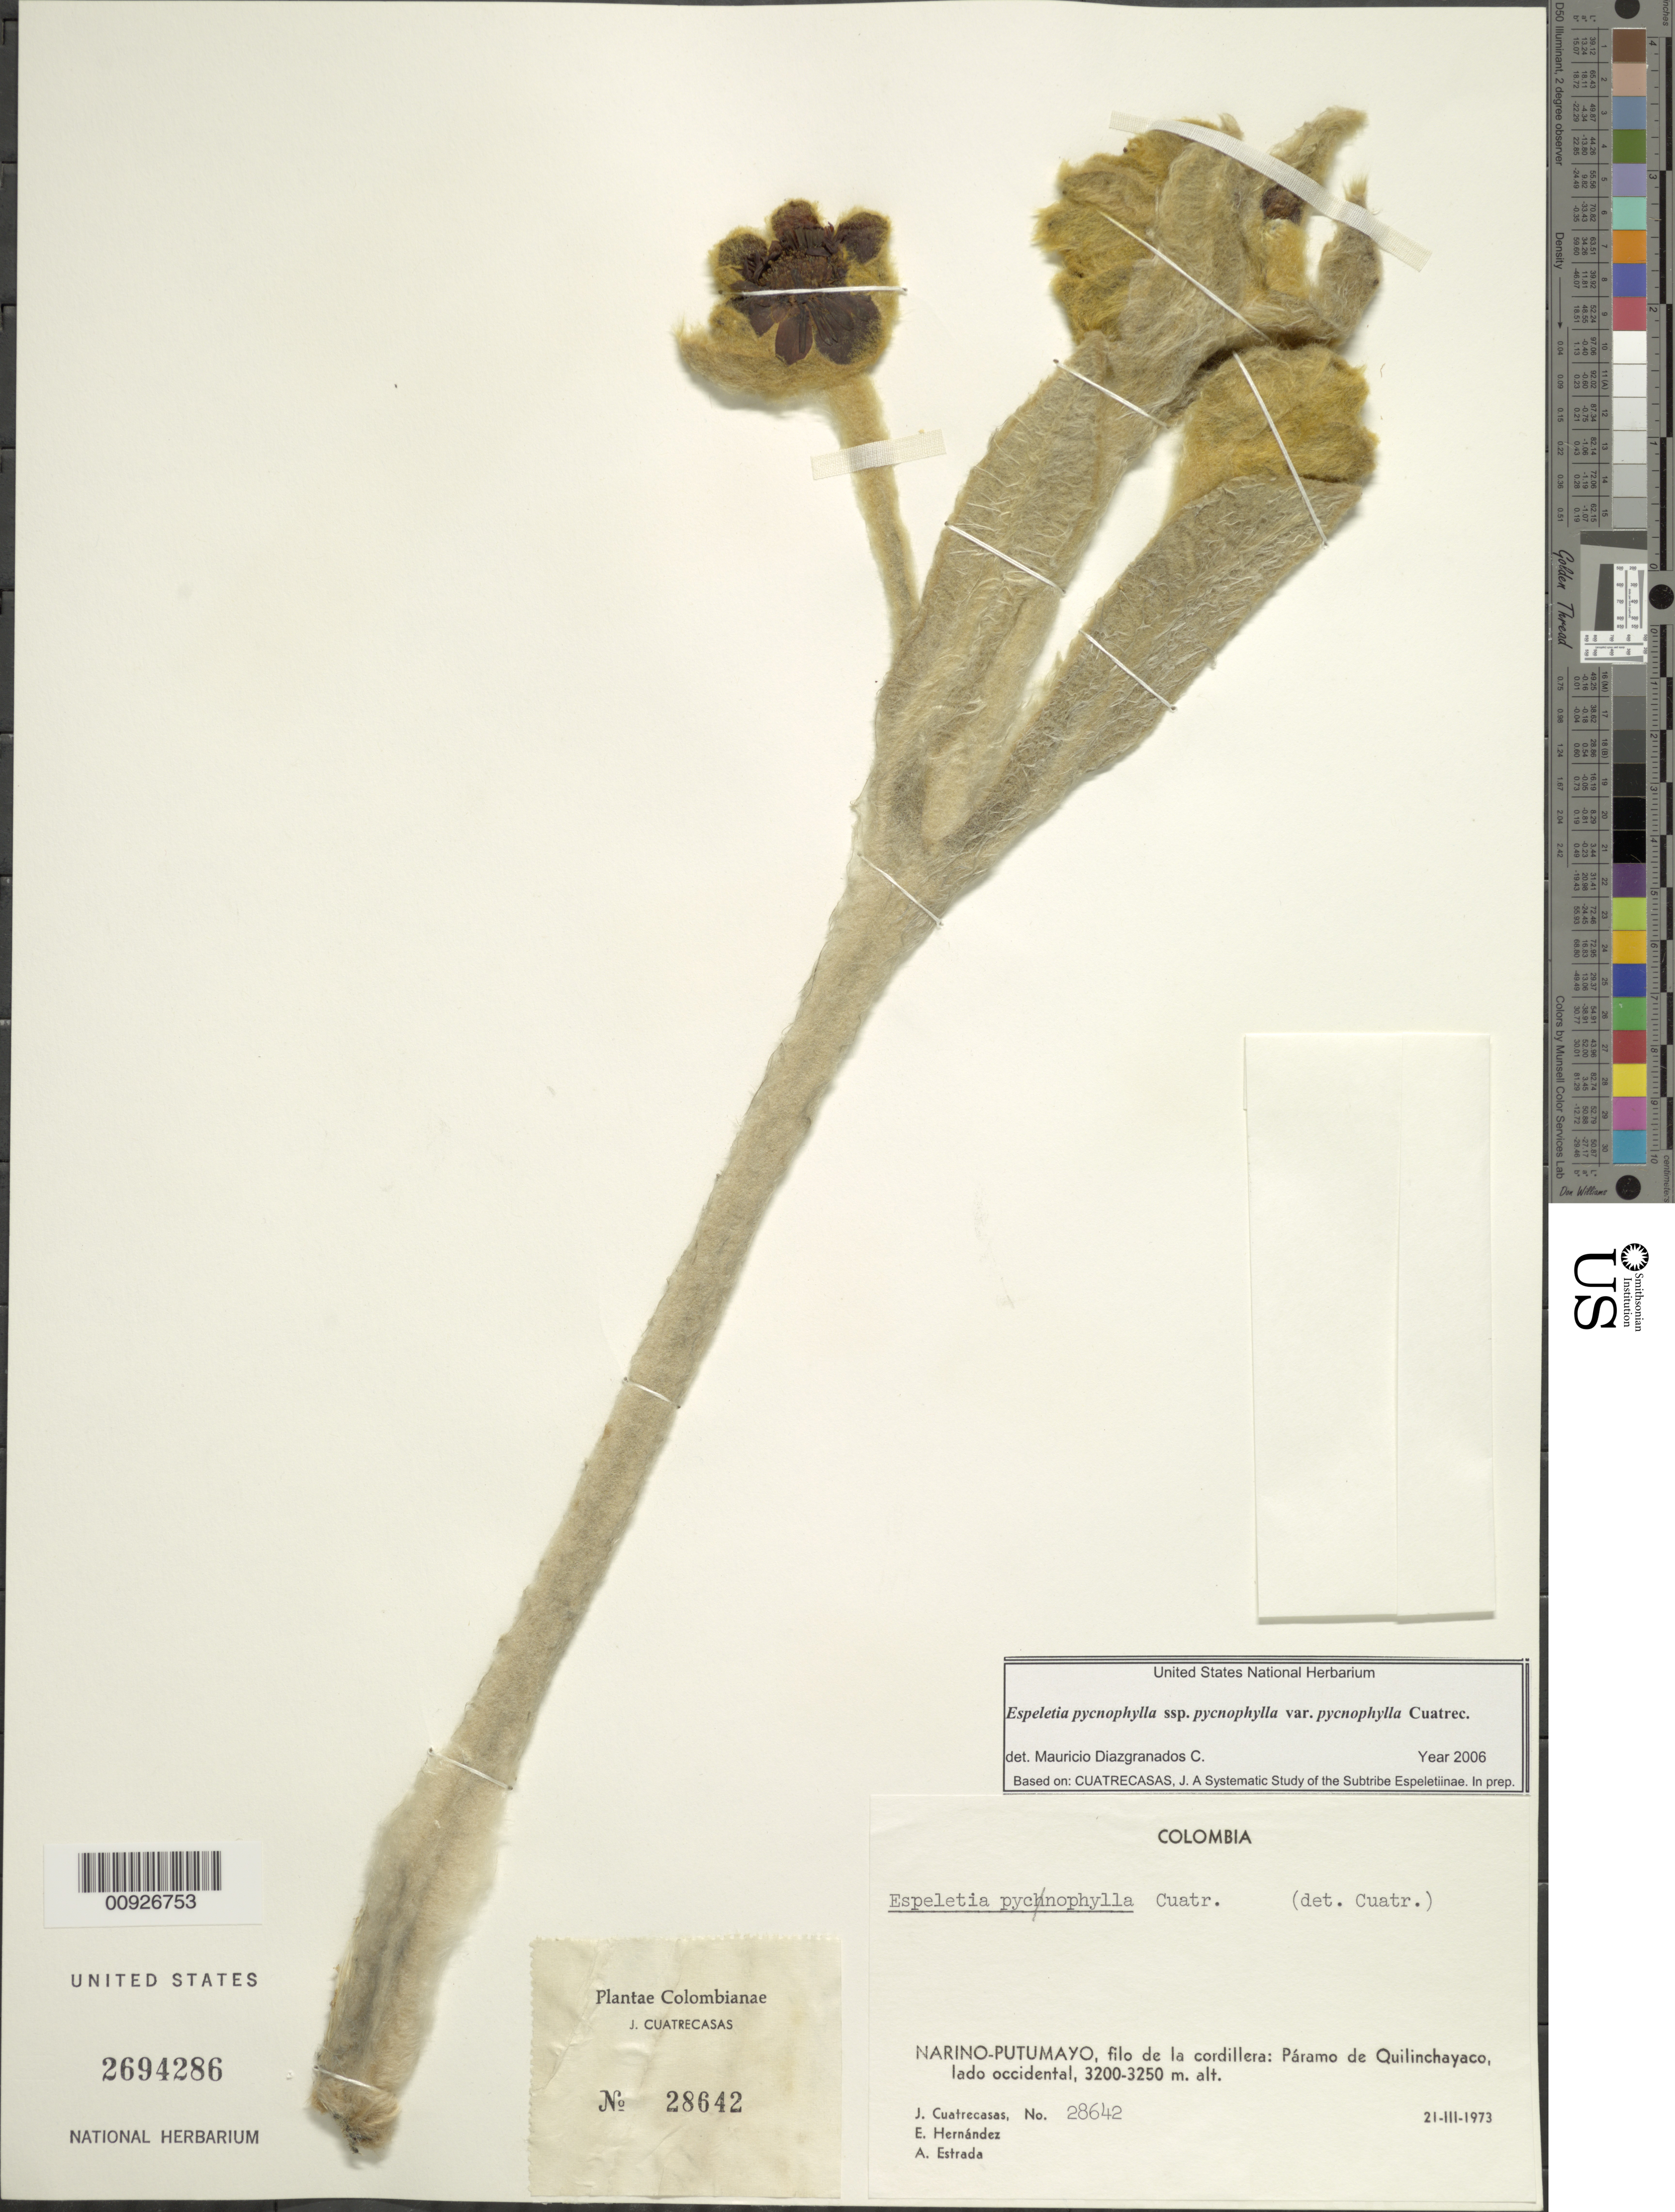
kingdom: Plantae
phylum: Tracheophyta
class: Magnoliopsida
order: Asterales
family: Asteraceae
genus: Espeletia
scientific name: Espeletia pycnophylla var. pycnophylla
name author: Cuatrec.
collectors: J. Cuatrecasas, E. Hernández & A. Estrada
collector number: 28642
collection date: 1973-03-21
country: Colombia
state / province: Putumayo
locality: P. de Quilinchayaco. Filo de La Cordillera, Páramo de Quilinchayaco, Lado Occidental.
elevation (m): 3200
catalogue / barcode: US 2694286